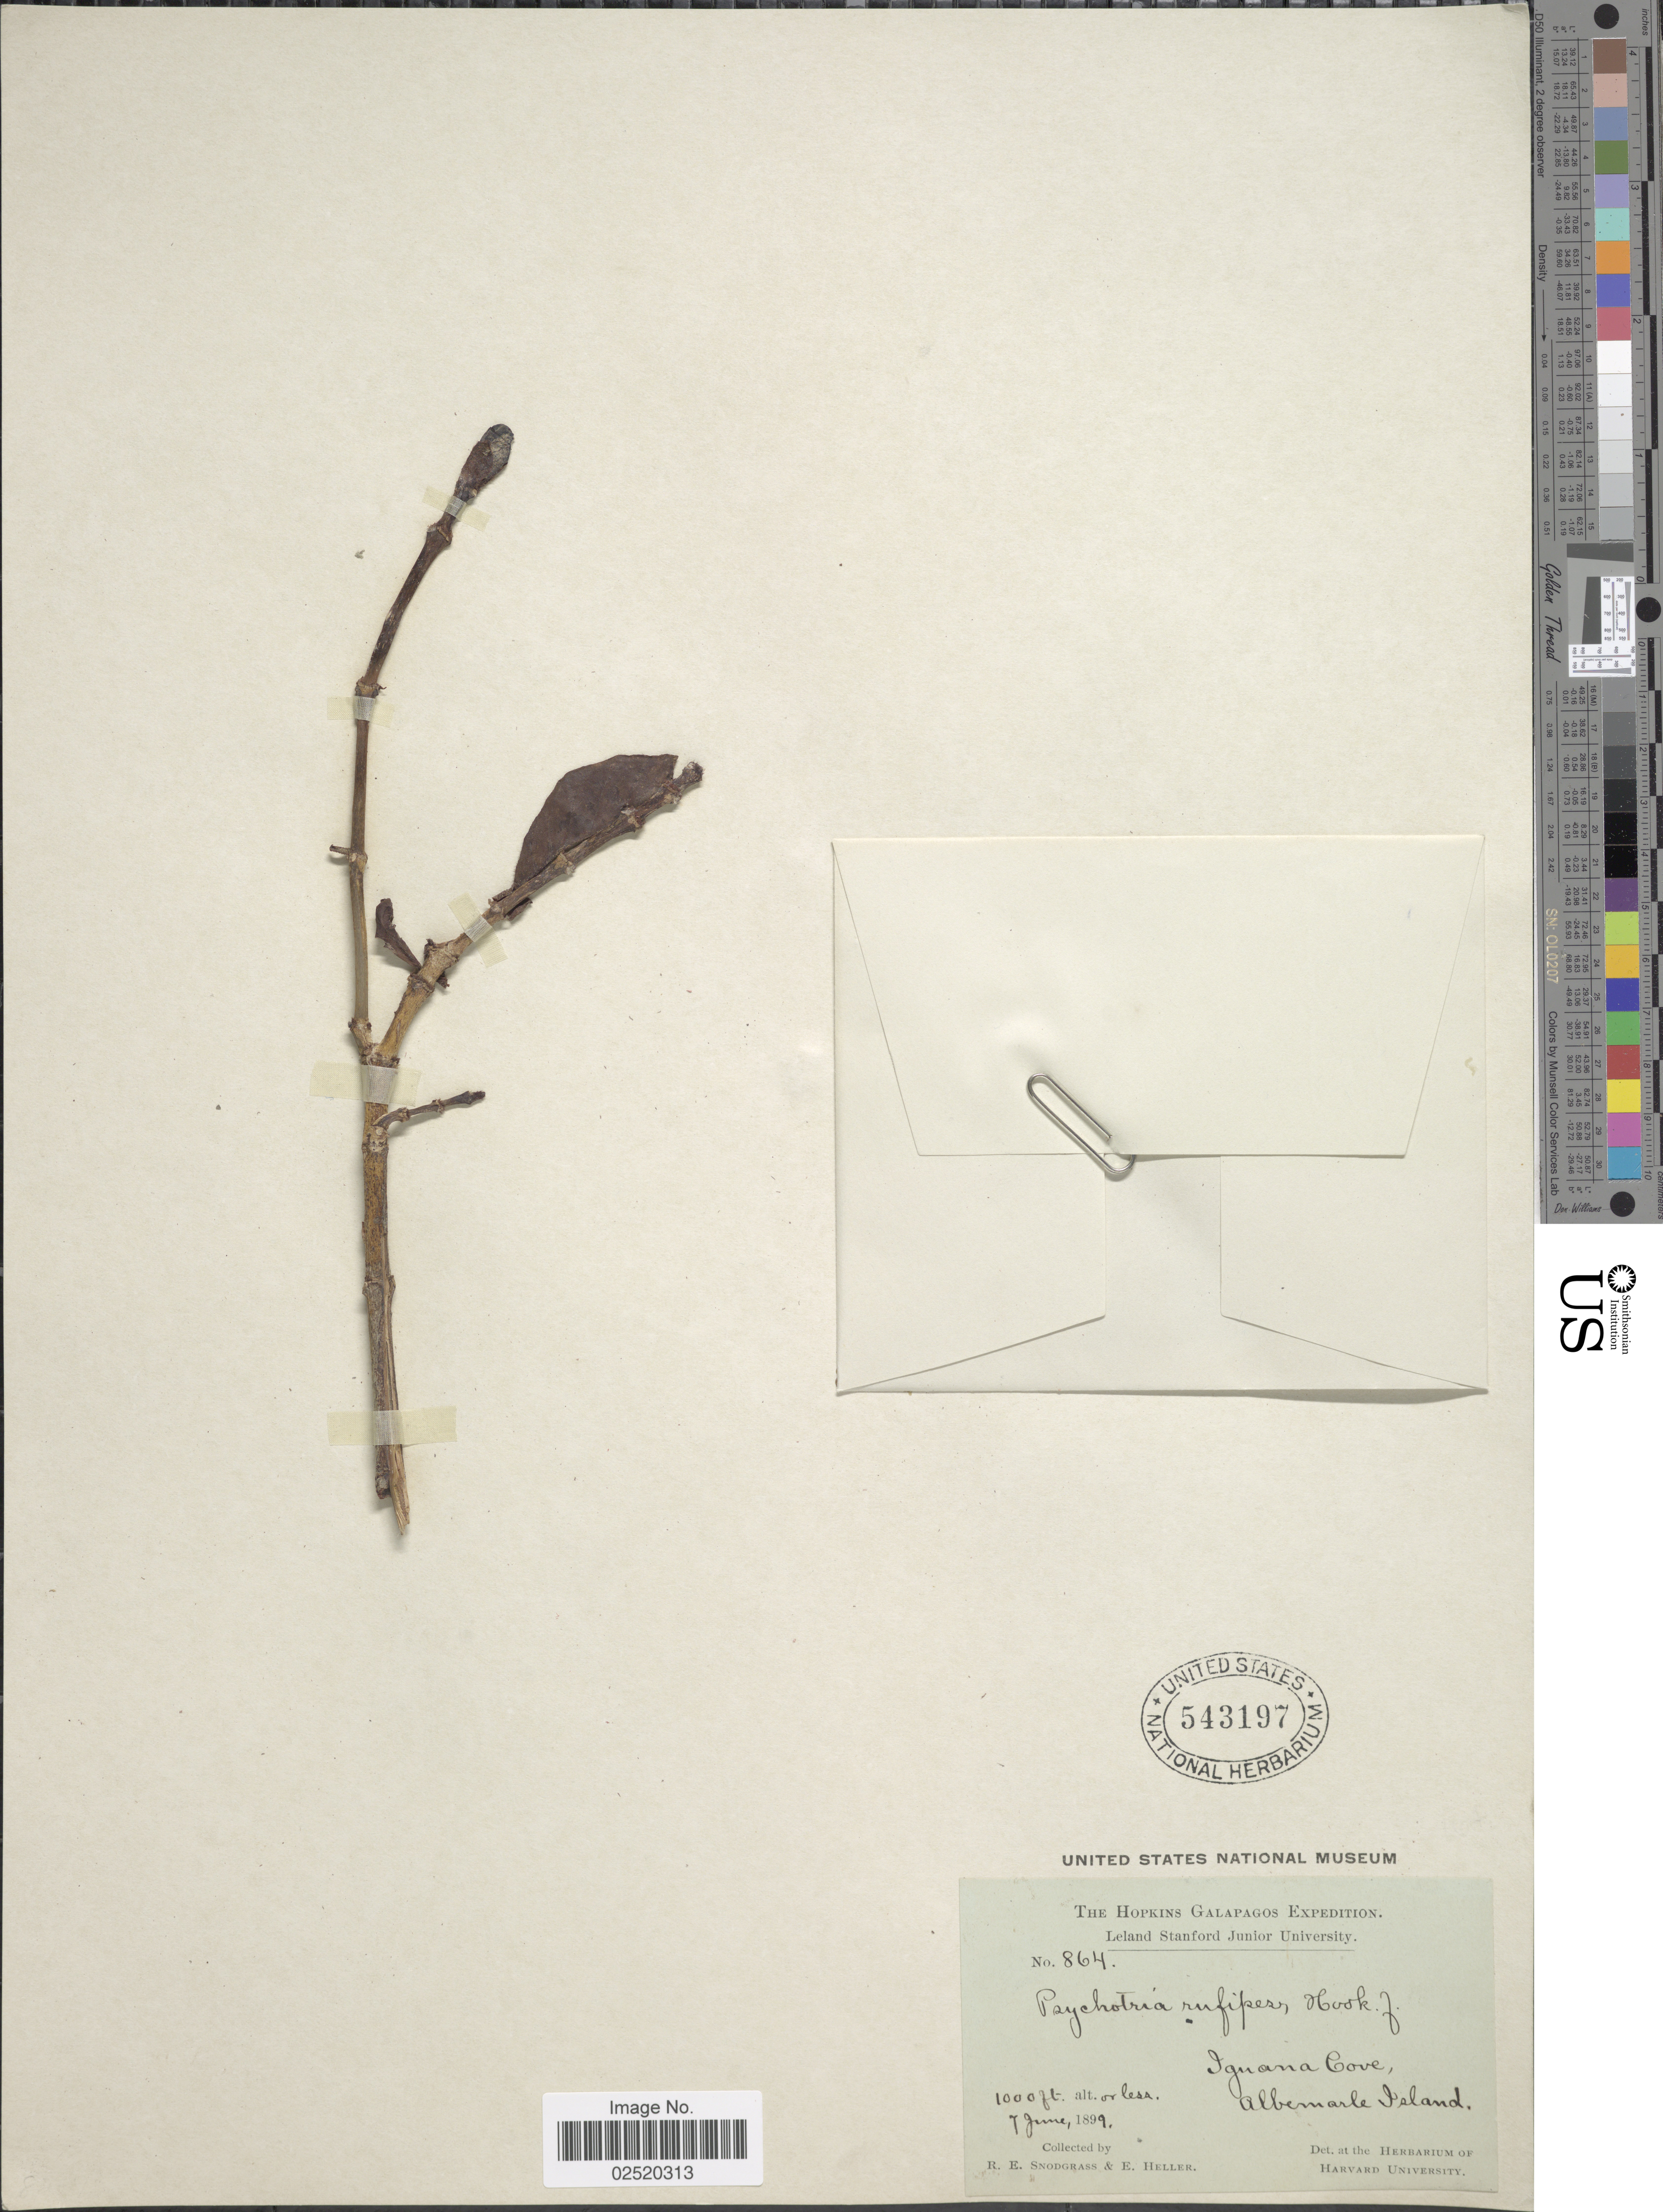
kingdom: Plantae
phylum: Tracheophyta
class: Magnoliopsida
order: Gentianales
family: Rubiaceae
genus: Psychotria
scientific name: Psychotria rufipes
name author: Hook. f.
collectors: R. E. Snodgrass & E. Heller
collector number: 864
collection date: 1899-06-07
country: Ecuador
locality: The Hopkins Galapagos, Iguana Cove, Albemarle Island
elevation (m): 305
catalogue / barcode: US 543197